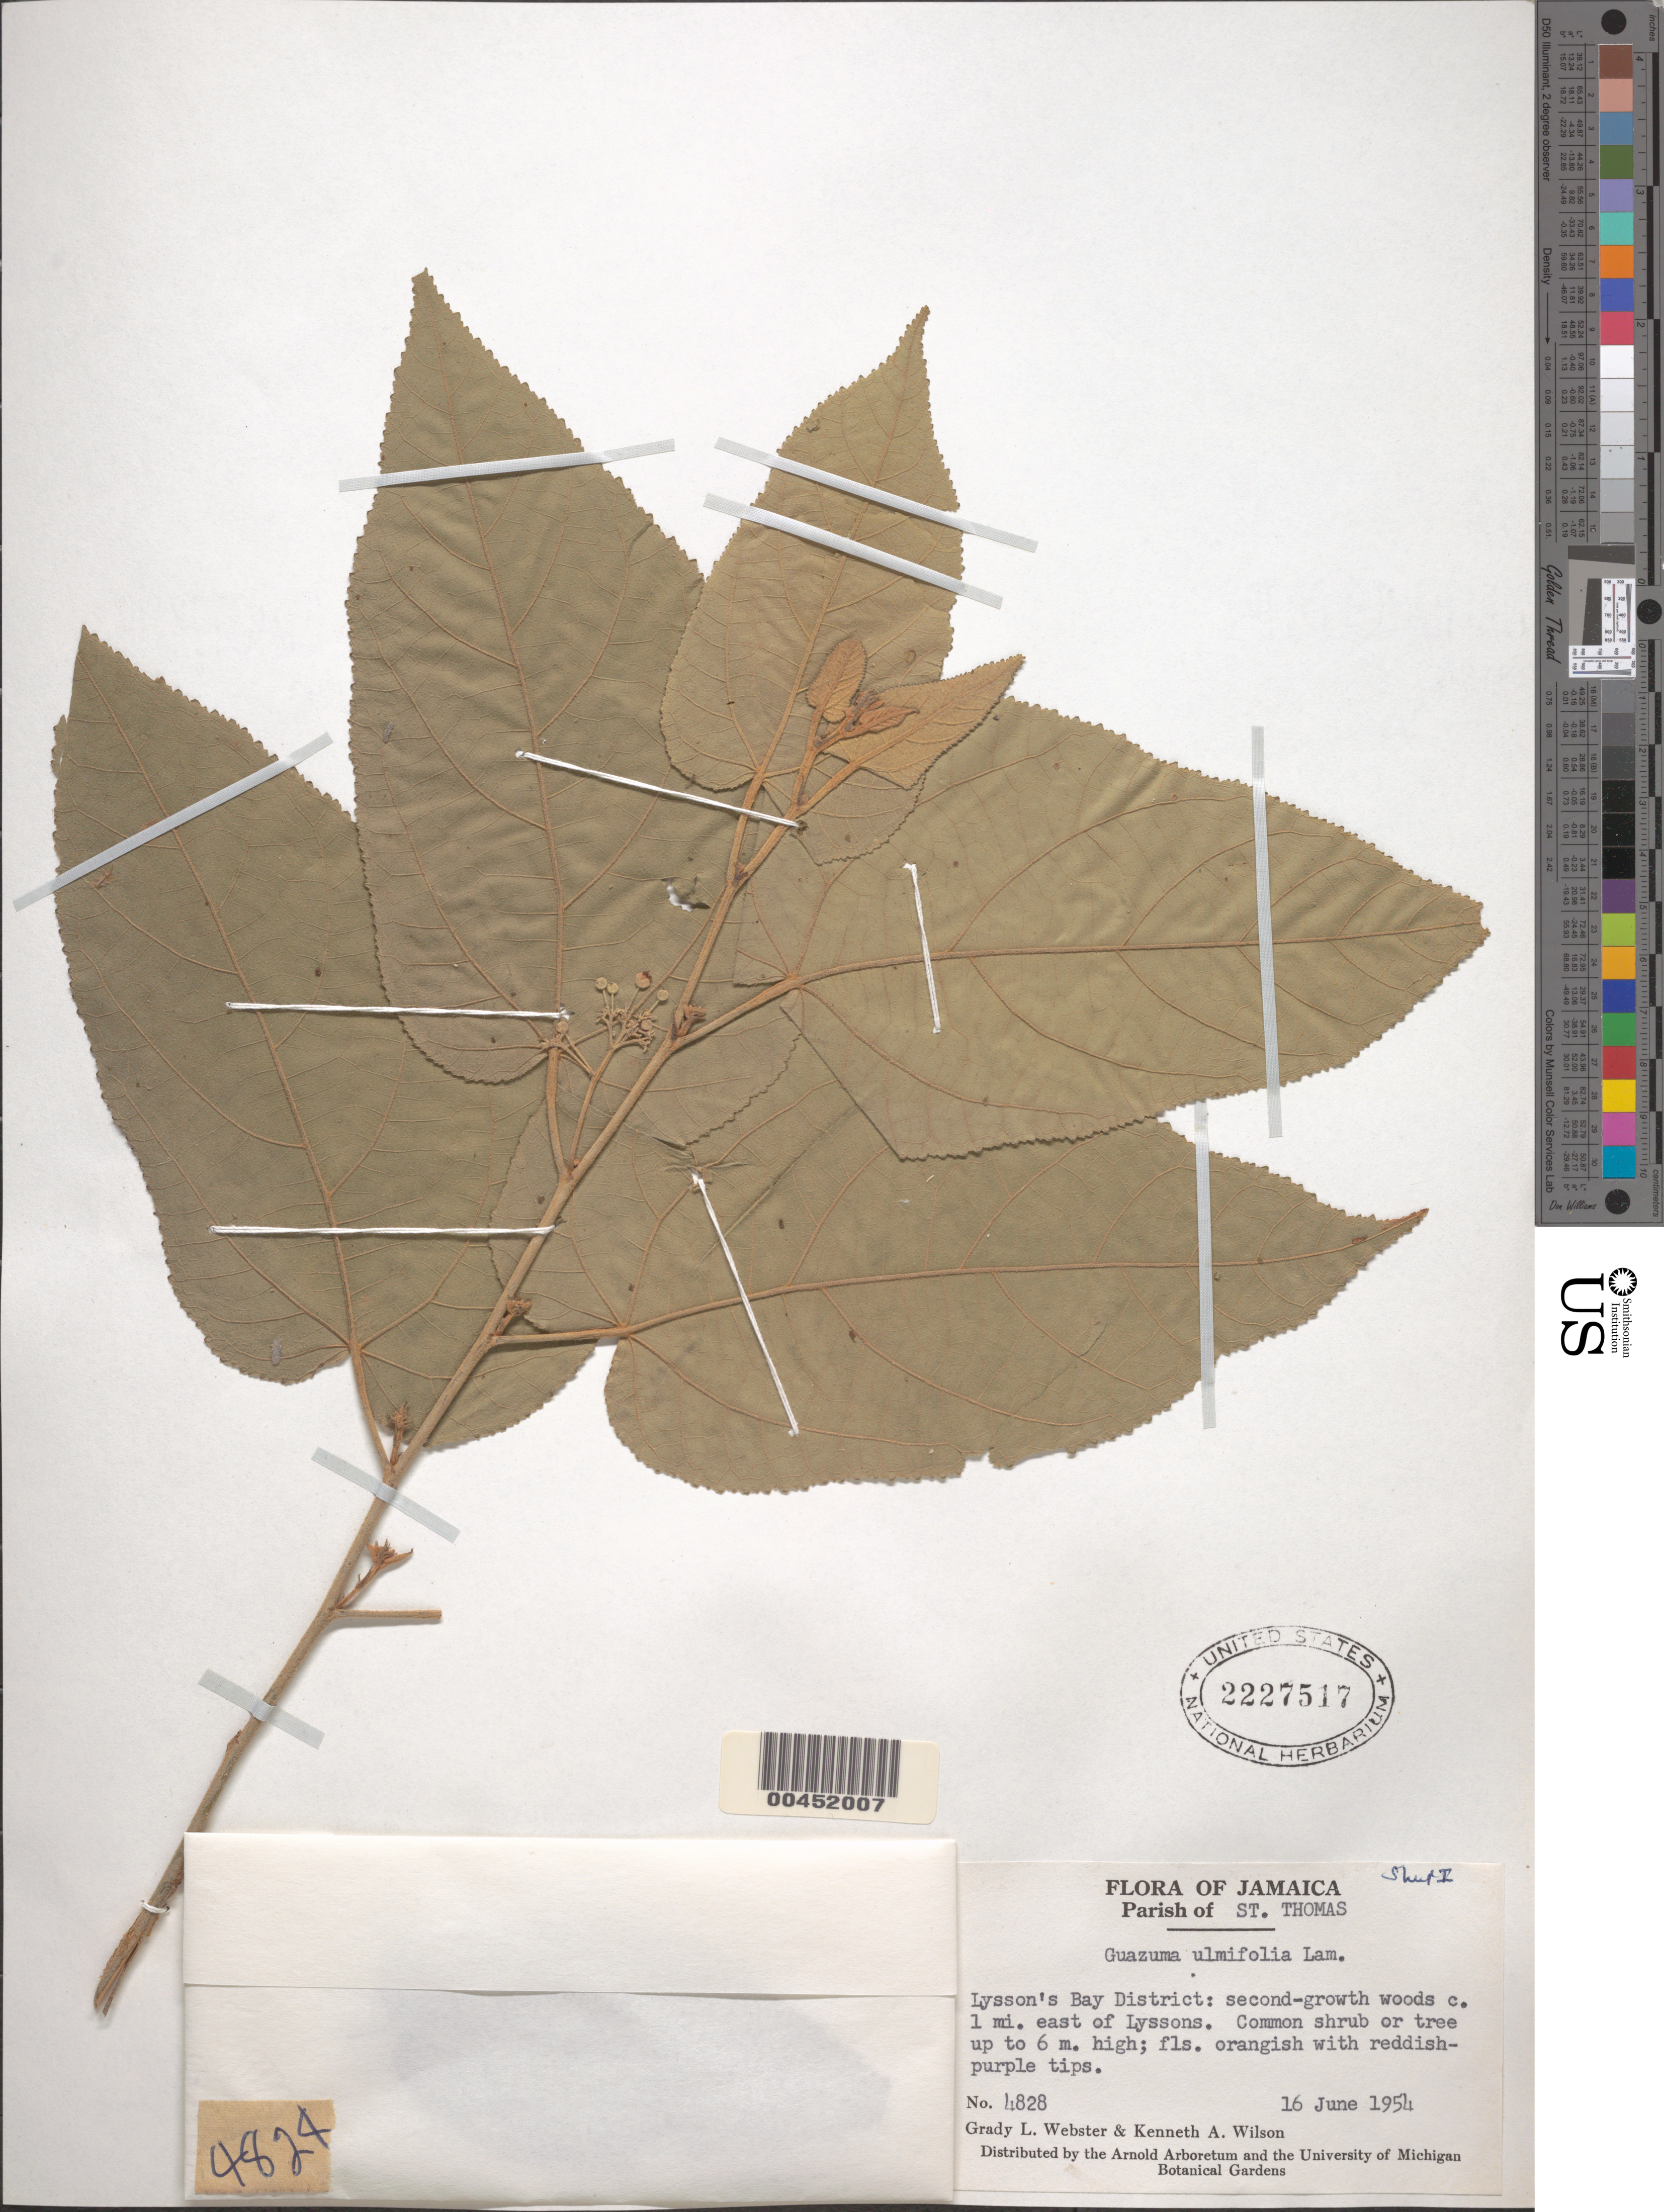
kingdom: Plantae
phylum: Tracheophyta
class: Magnoliopsida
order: Malvales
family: Malvaceae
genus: Guazuma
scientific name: Guazuma ulmifolia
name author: Lam.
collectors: G. L. Webster & K. A. Wilson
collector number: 4828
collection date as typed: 16 Jun 1954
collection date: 1954-06-16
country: Jamaica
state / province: Saint Thomas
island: Greater Antilles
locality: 1 mi. E of Lyssons, Lysson's Bay Dist.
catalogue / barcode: US 2227517